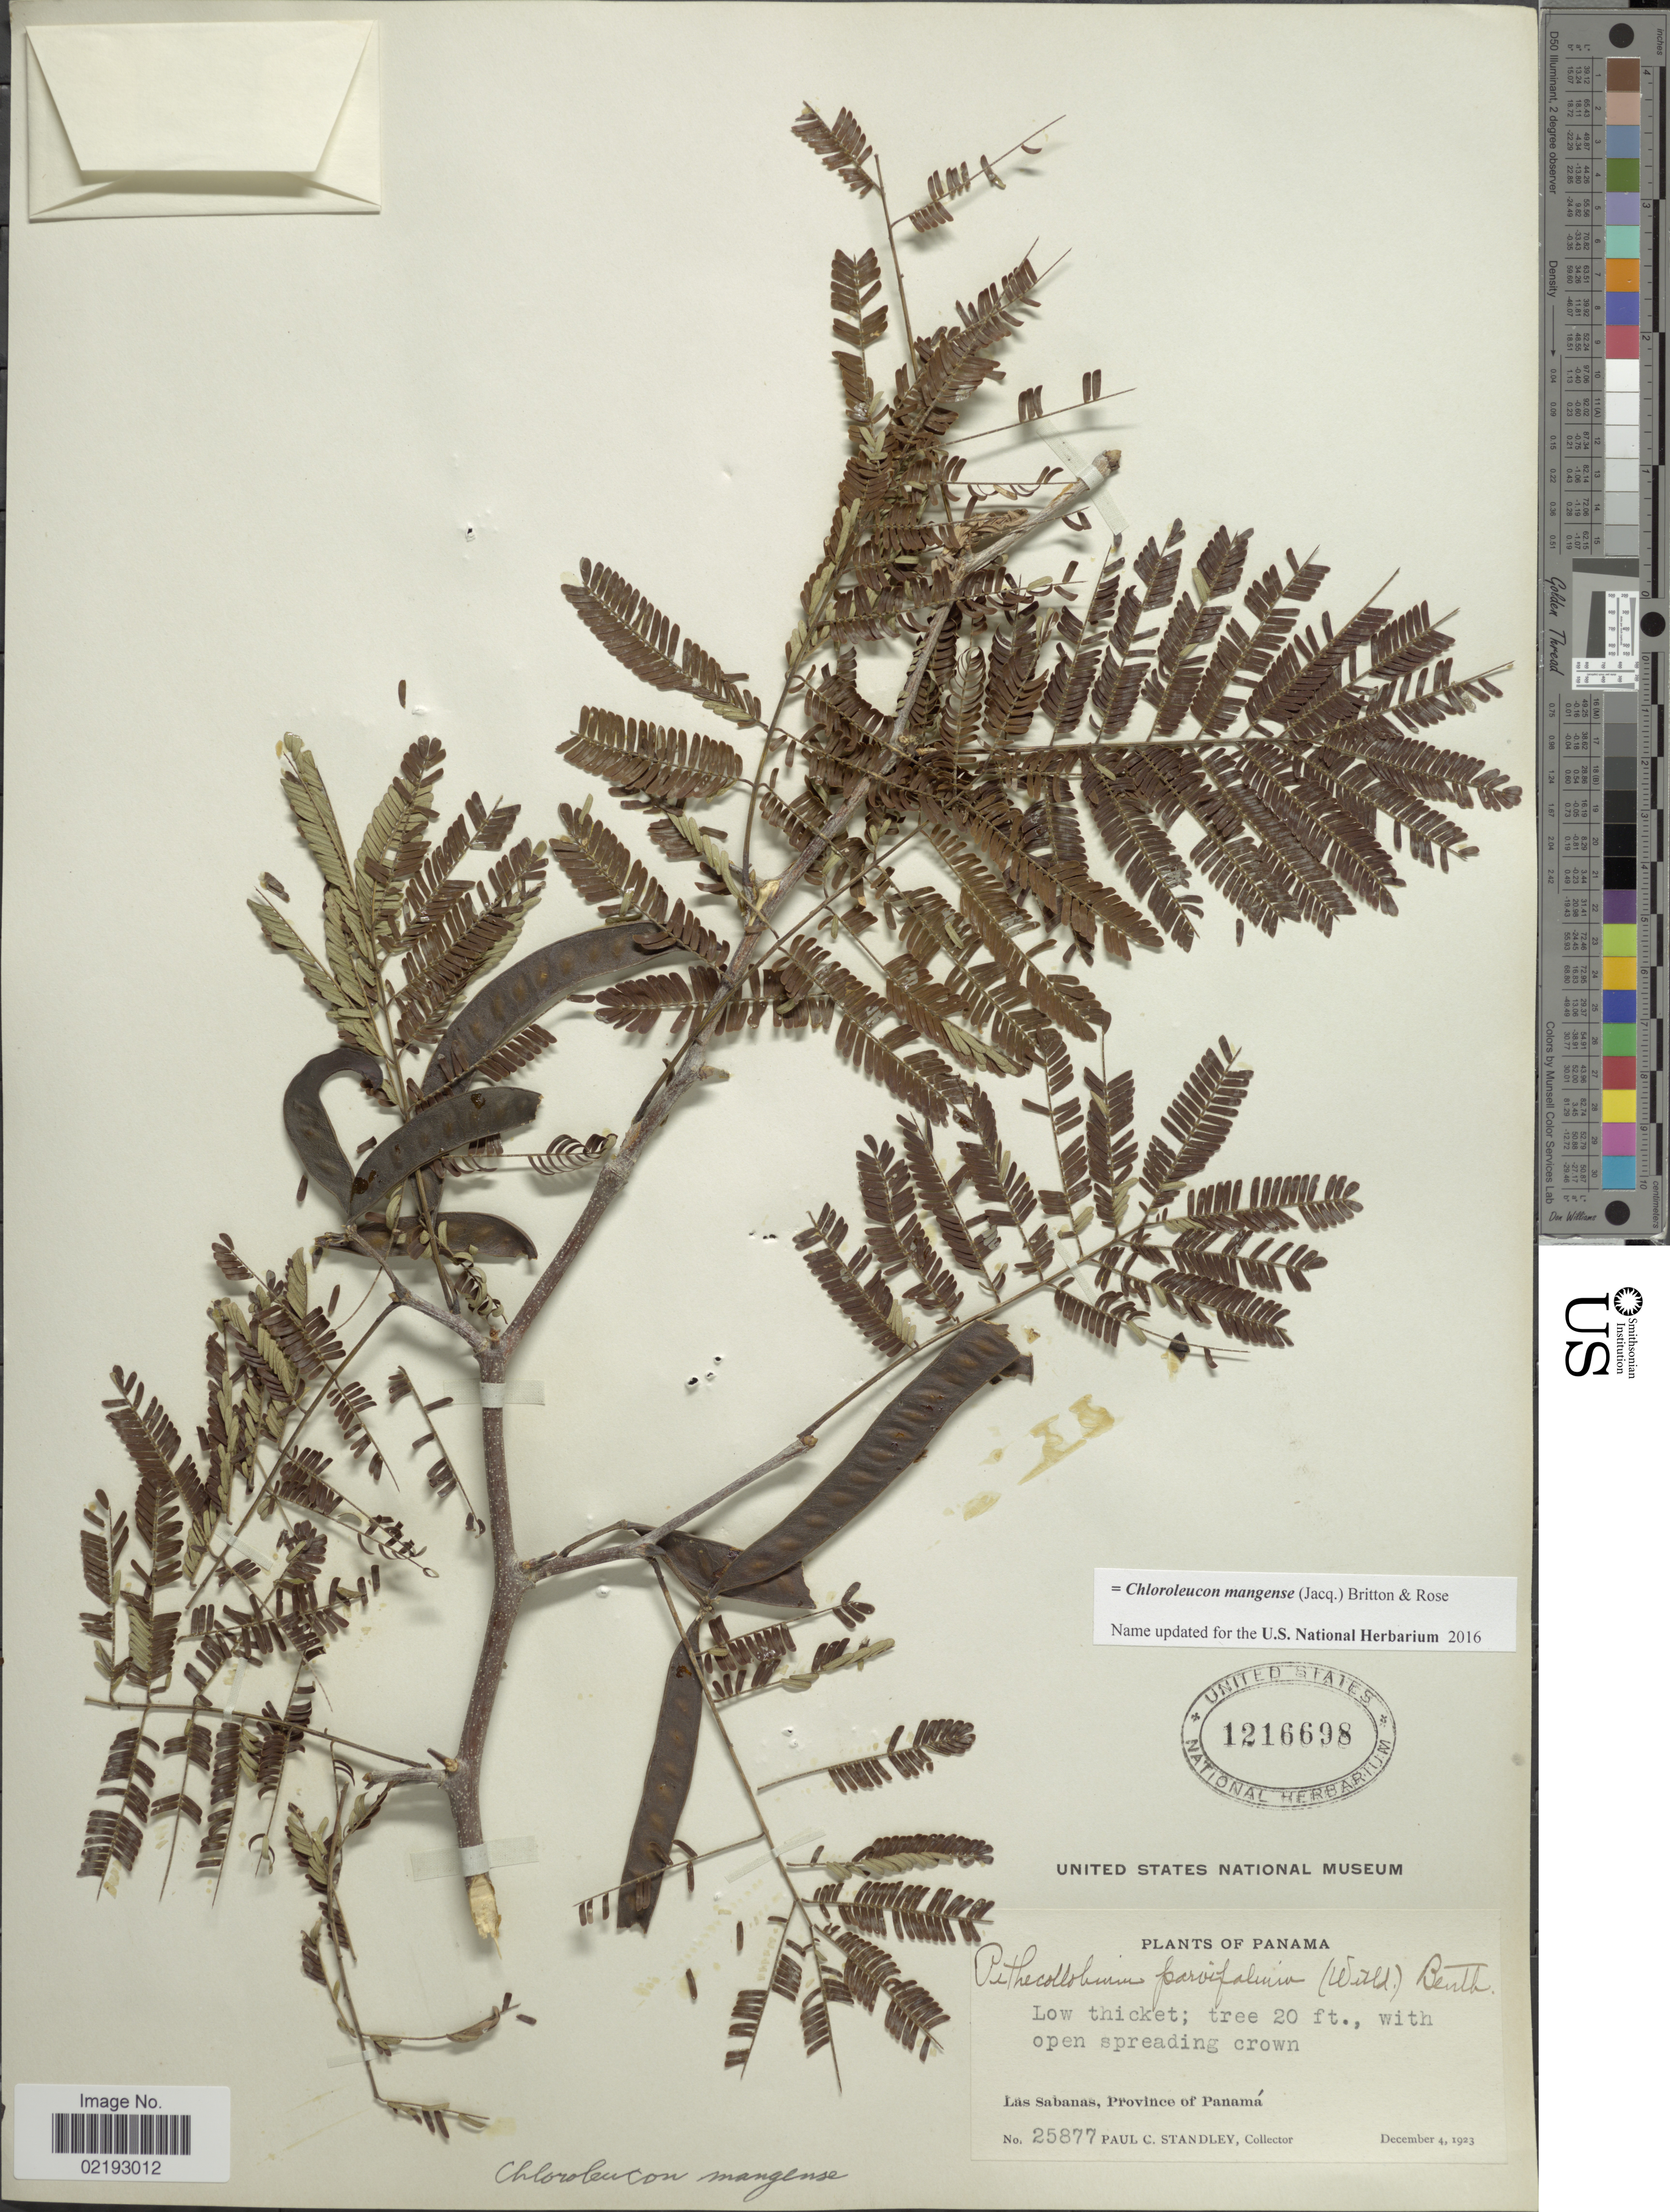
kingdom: Plantae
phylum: Tracheophyta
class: Magnoliopsida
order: Fabales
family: Fabaceae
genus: Chloroleucon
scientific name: Chloroleucon mangense var. mangense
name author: (Jacq.) Britton & Rose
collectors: P. C. Standley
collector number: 25877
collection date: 1923-12-04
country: Panama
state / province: Panamá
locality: Las Sabanas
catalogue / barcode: US 1216698